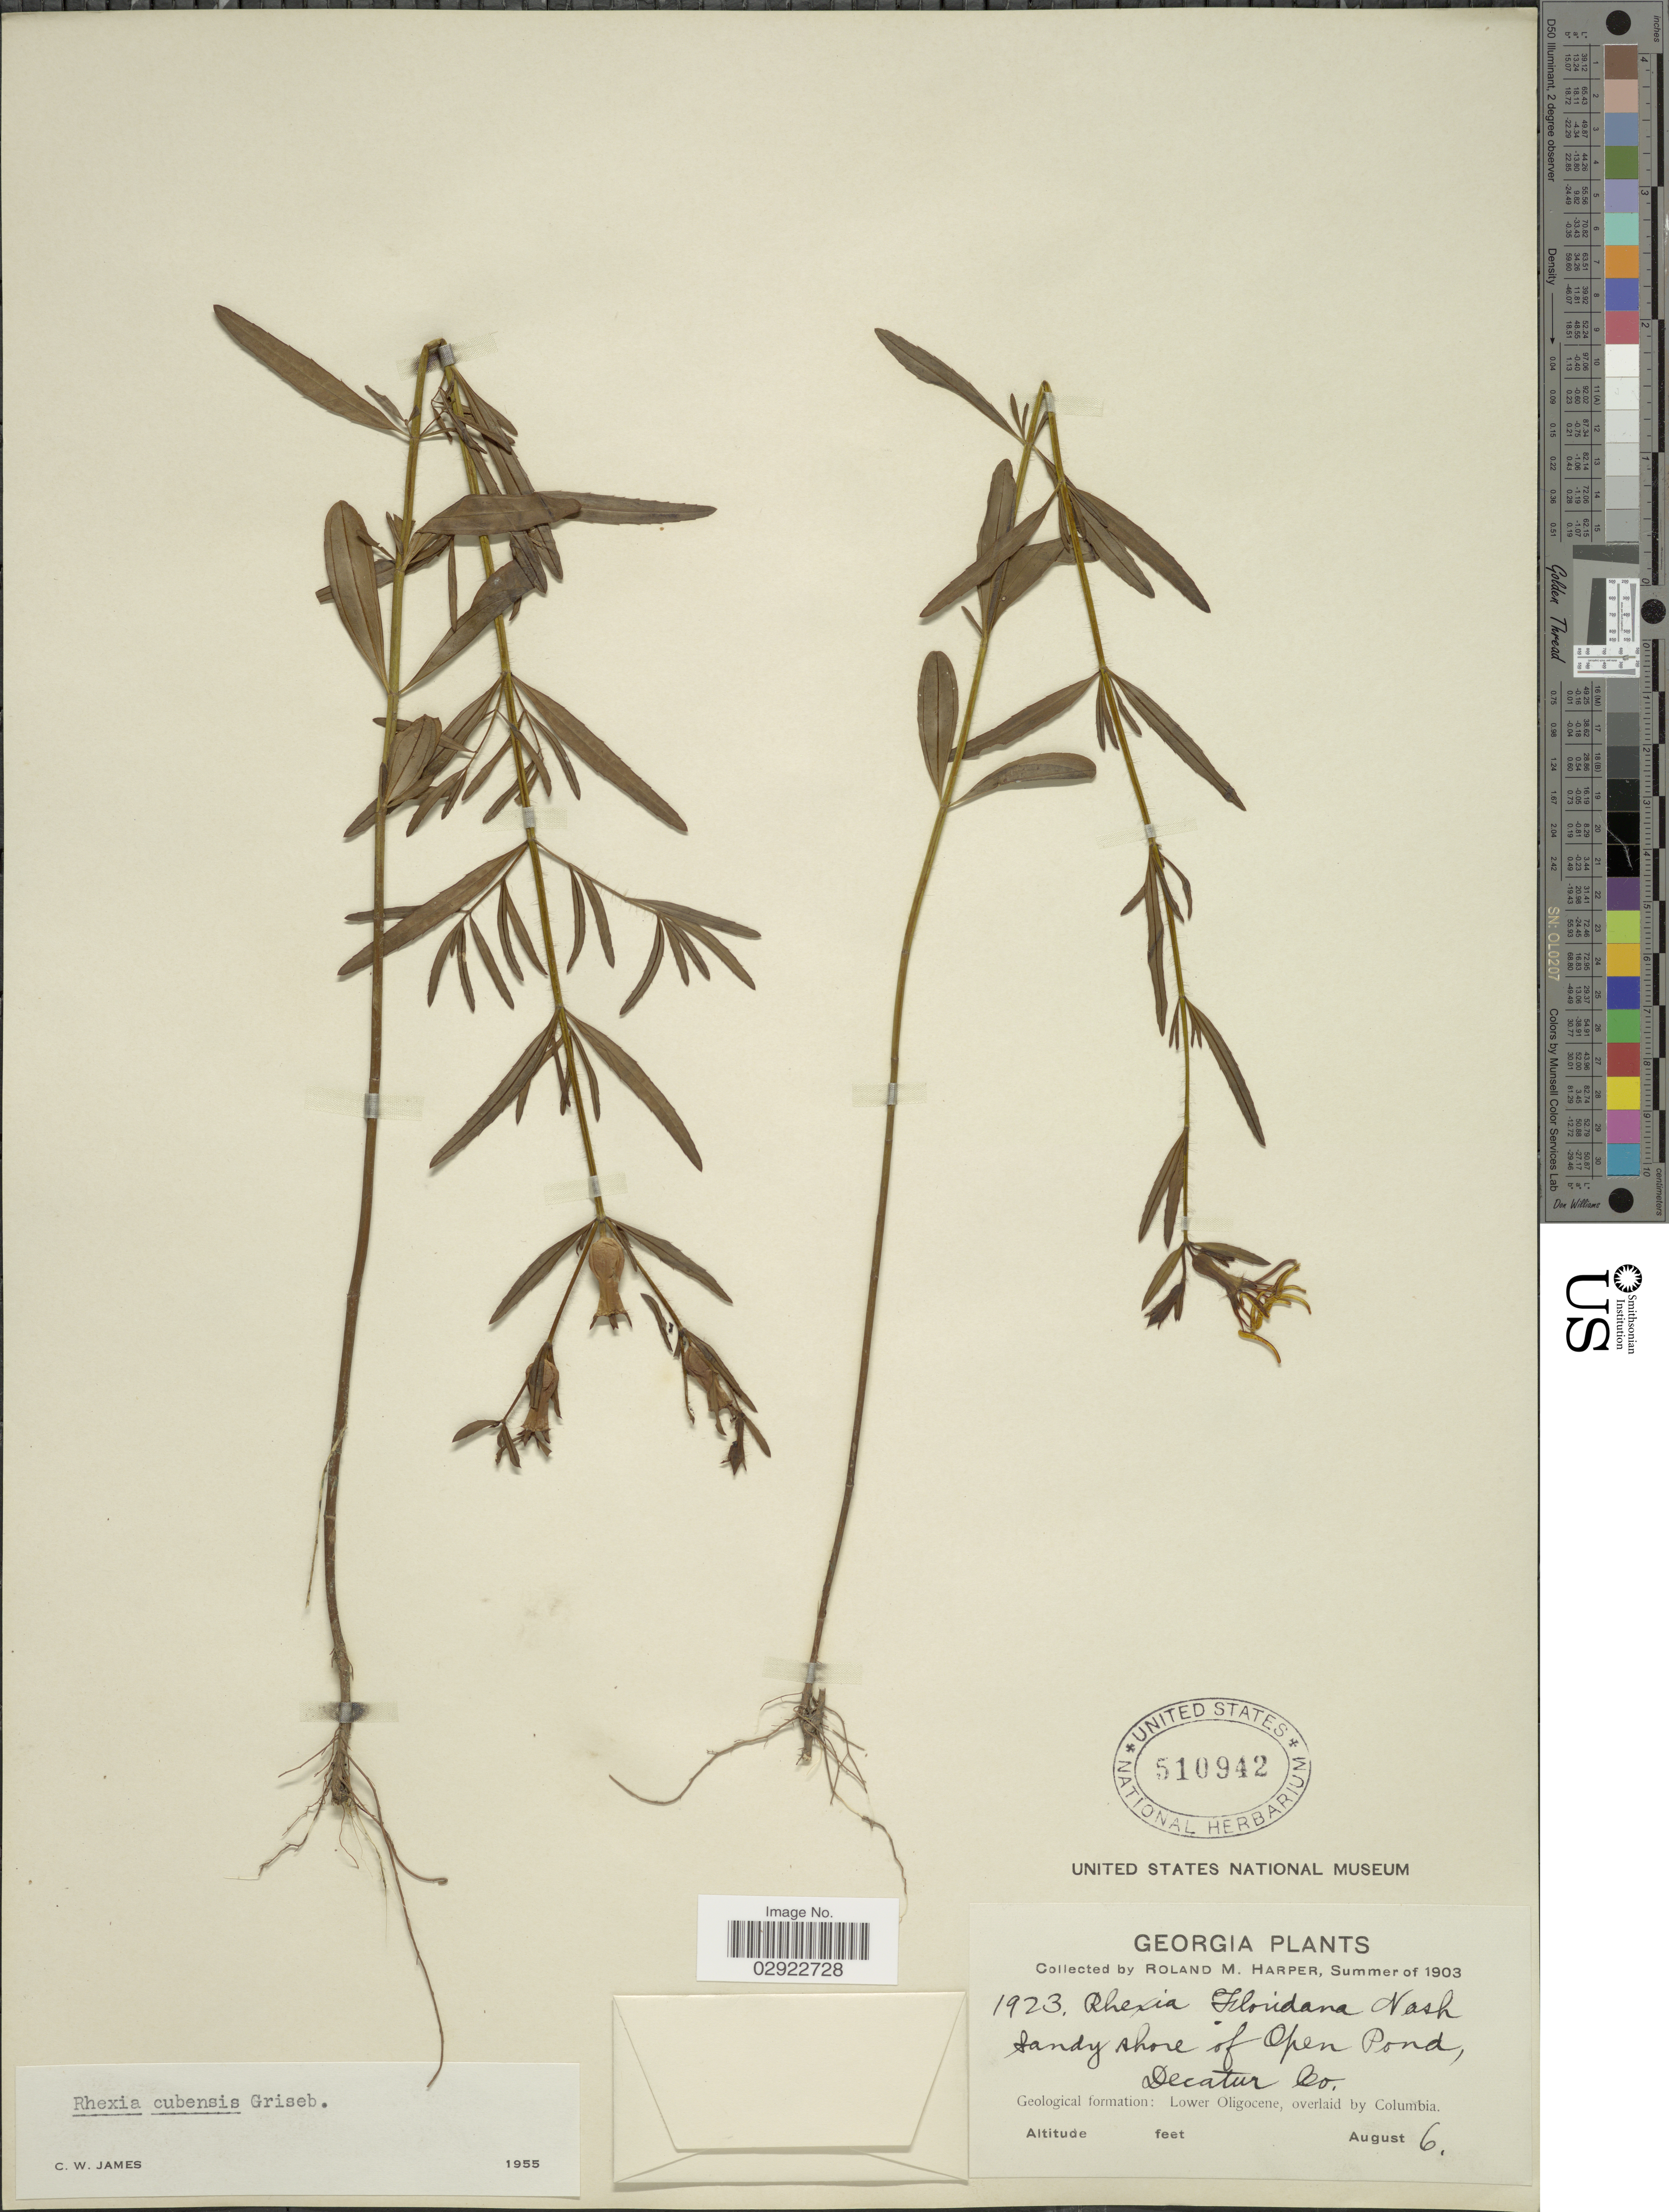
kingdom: Plantae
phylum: Tracheophyta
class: Magnoliopsida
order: Myrtales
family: Melastomataceae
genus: Rhexia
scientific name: Rhexia cubensis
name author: Griseb.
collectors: R. M. Harper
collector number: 1923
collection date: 1903-08-06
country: United States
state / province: Georgia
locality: Sandy shore of Open Pond, Decatur Co. Geological formation: Lower Oligocene, overlaid by Columbia.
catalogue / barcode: US 510942